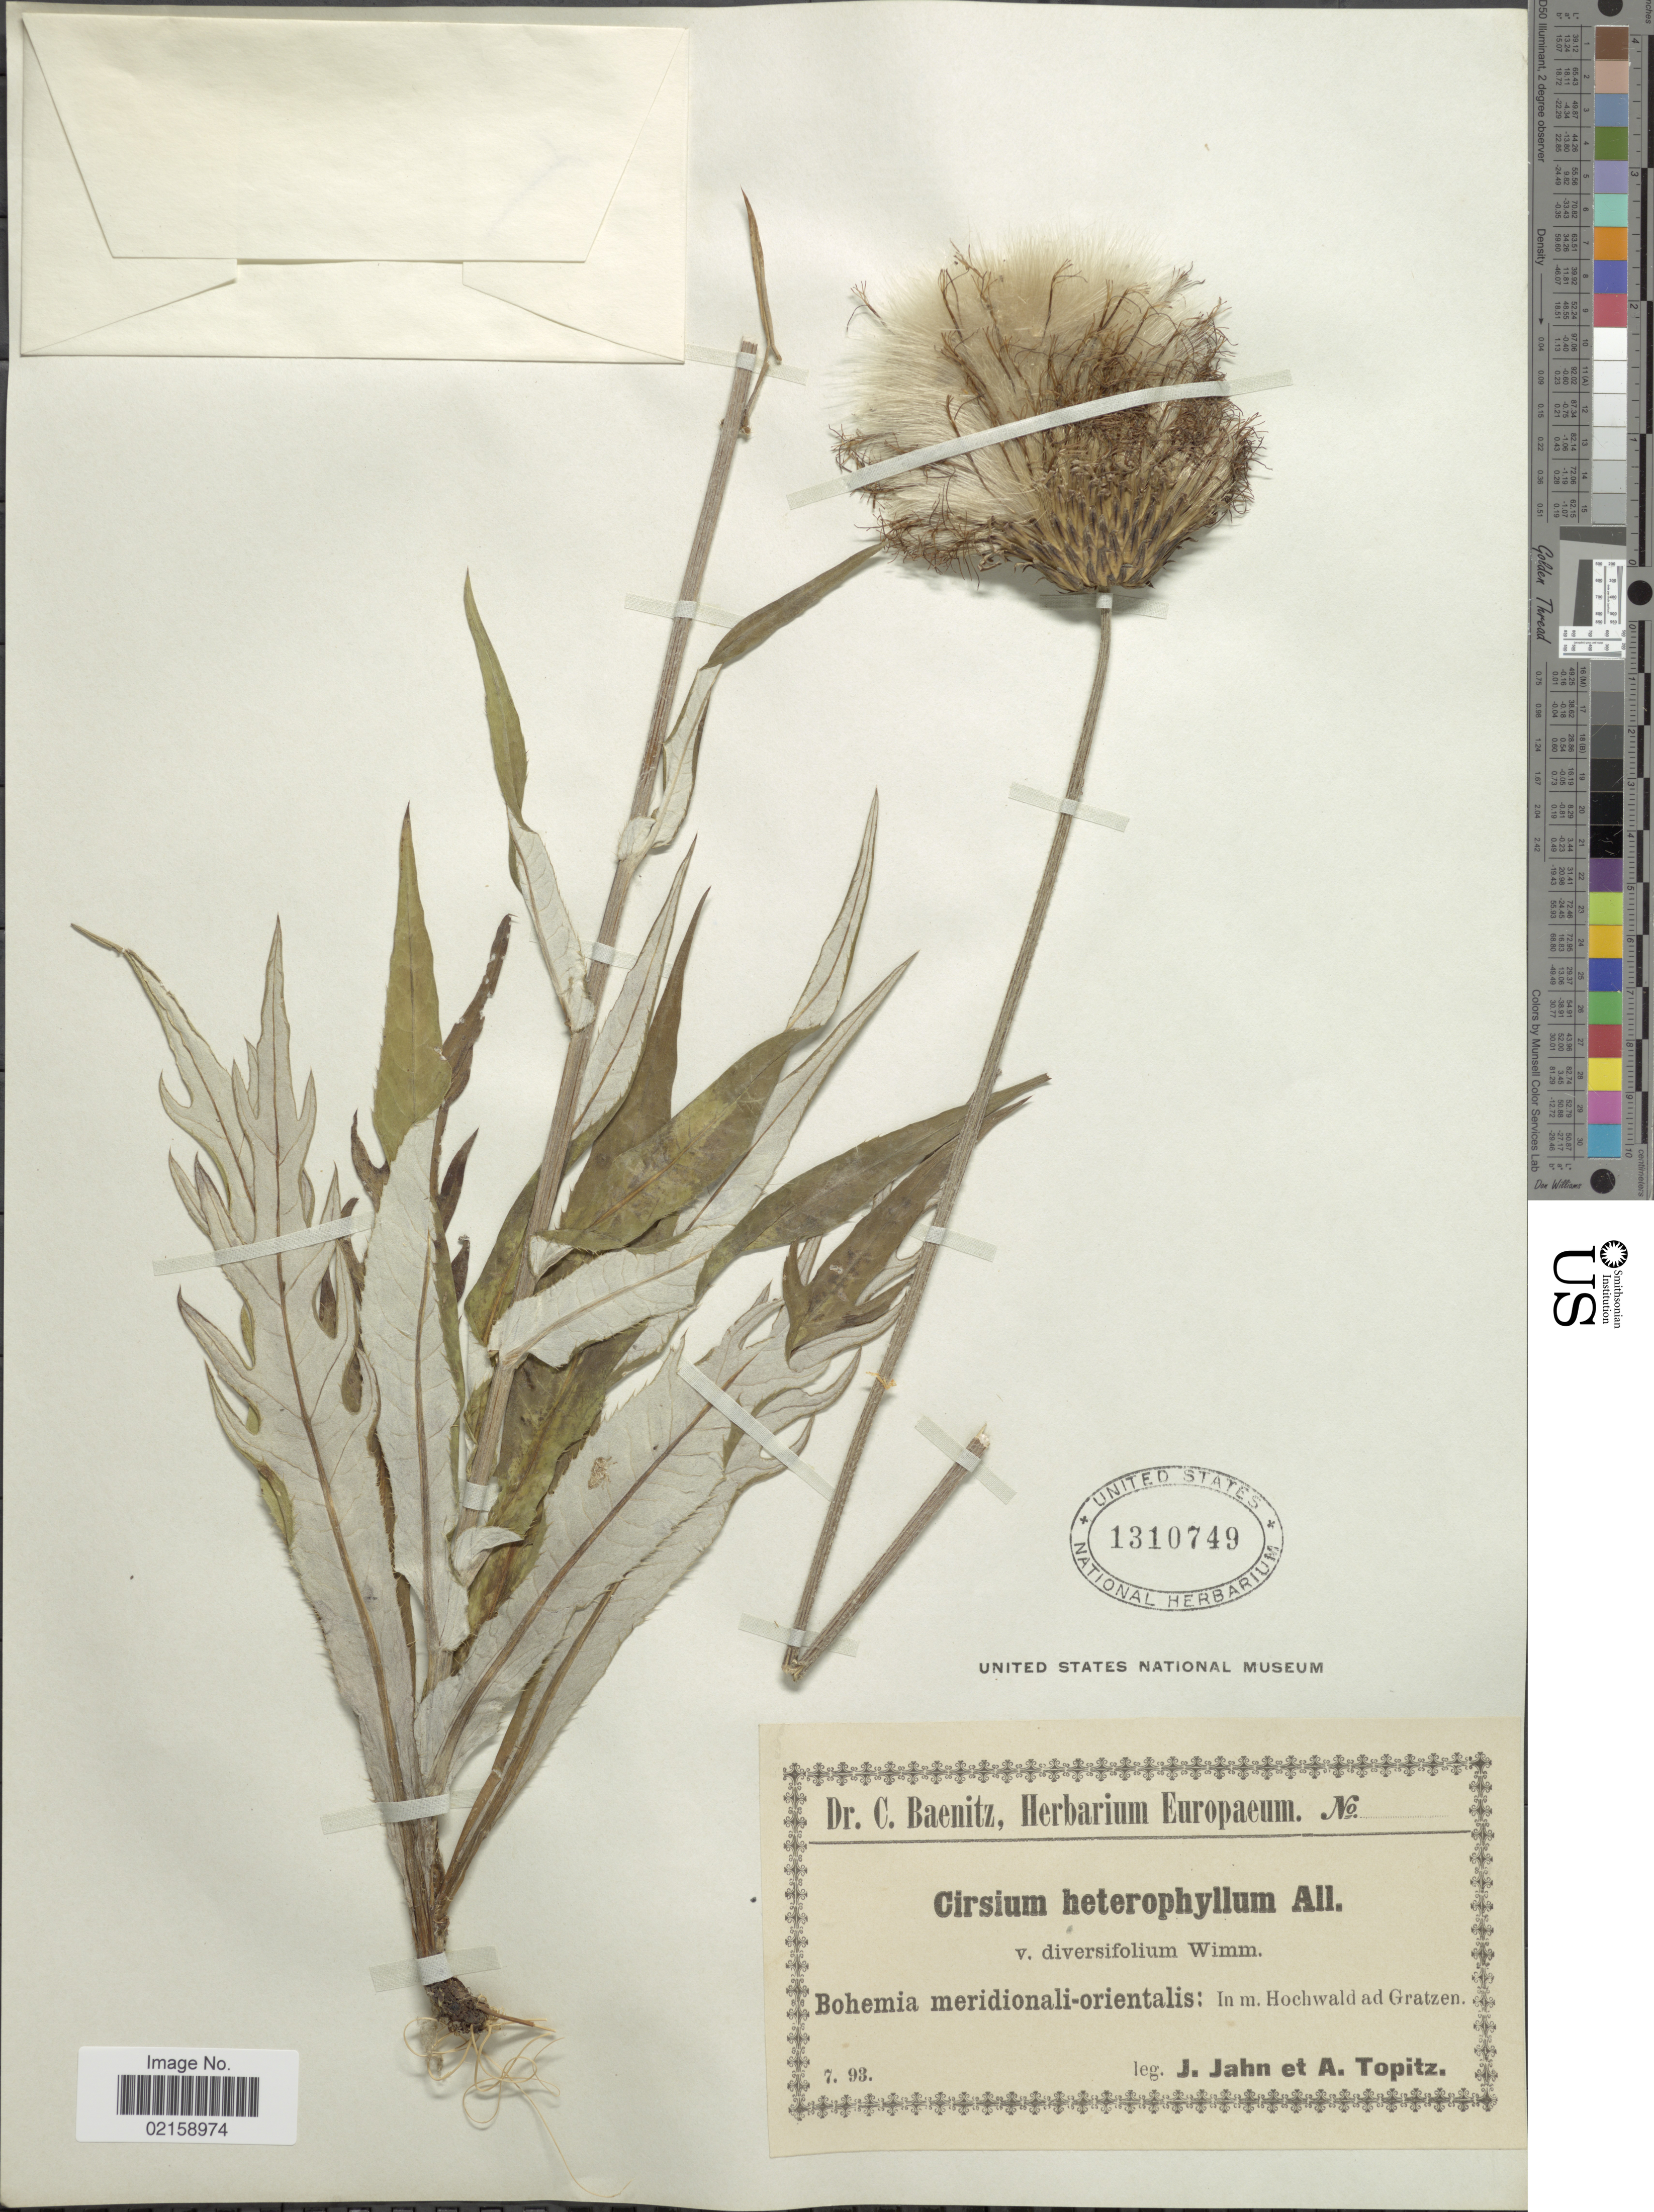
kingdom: Plantae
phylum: Tracheophyta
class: Magnoliopsida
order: Asterales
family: Asteraceae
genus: Cirsium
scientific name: Cirsium heterophyllum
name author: (L.) Hill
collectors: J. Jahn & A. Topitz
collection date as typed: Transcribed d/m/y: /7/93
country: Czechia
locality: Bohemia meridionali-orientalis: In m. Hochwald ad Gratzen.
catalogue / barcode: US 1310749